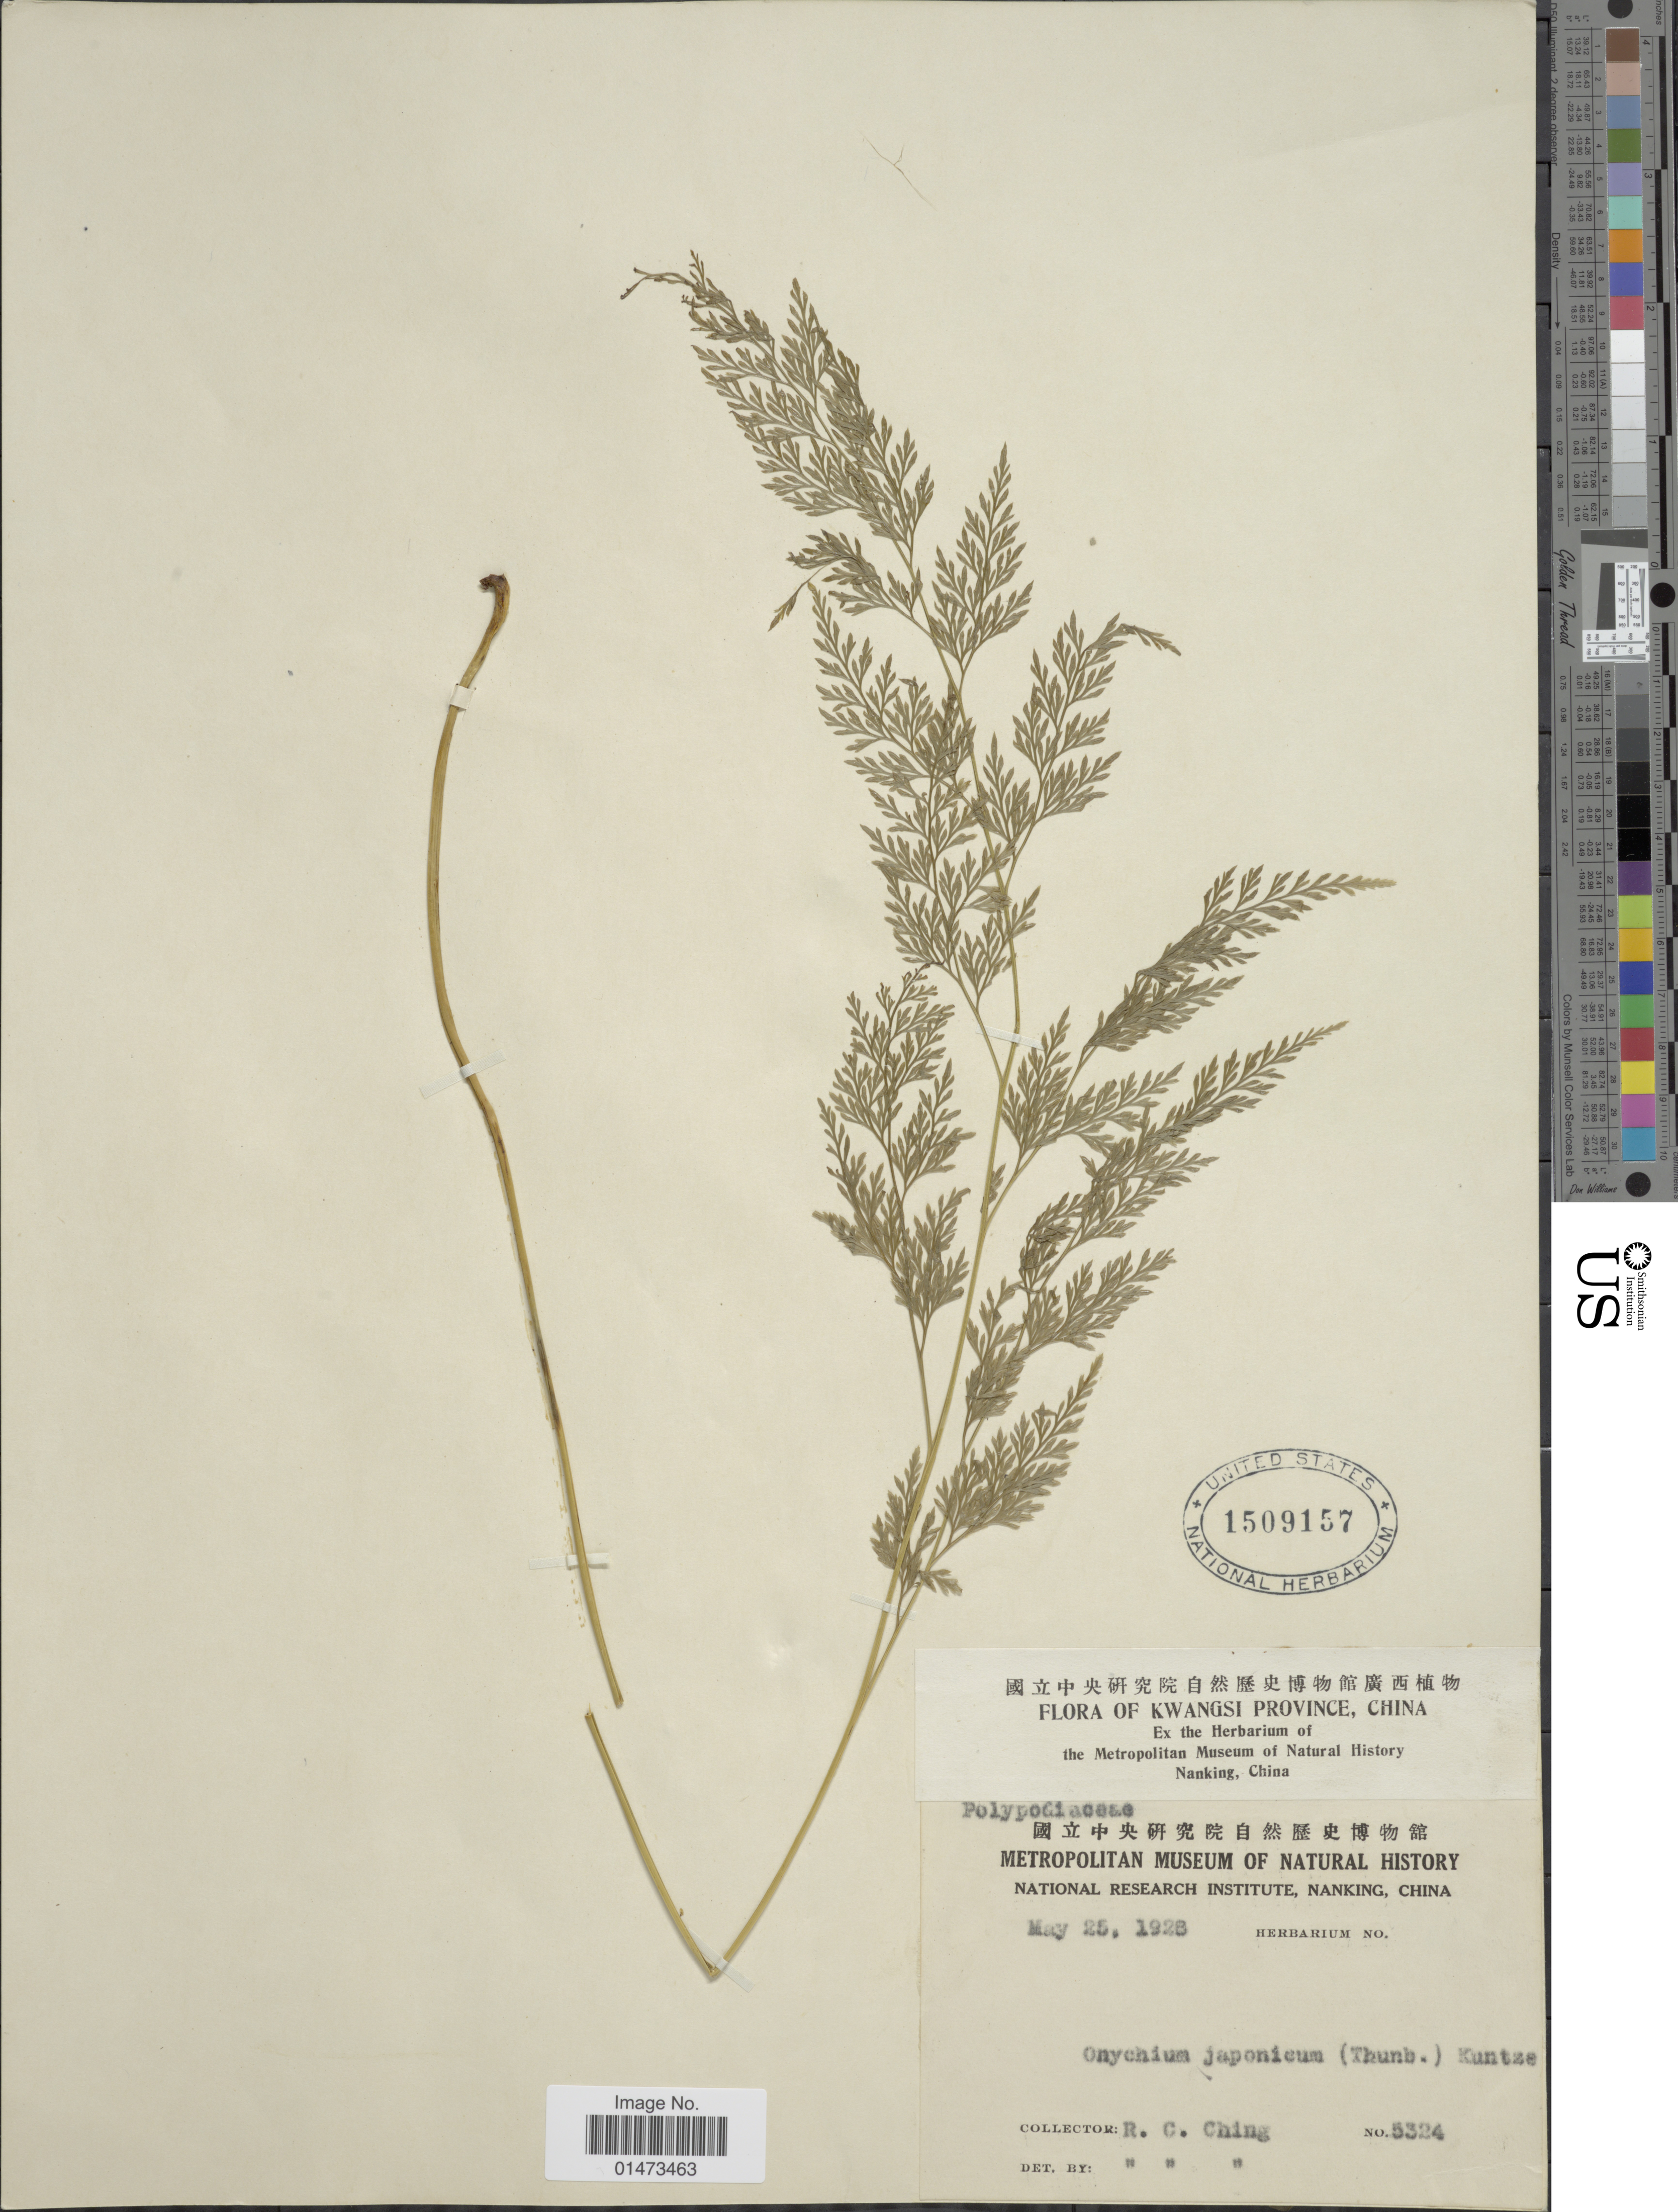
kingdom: Plantae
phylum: Tracheophyta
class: Polypodiopsida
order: Polypodiales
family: Pteridaceae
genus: Onychium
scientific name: Onychium japonicum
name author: (Thunb.) Kunze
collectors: R. C. Ching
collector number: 5324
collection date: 1928-05-25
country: China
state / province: Guangxi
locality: Kwangsi Province.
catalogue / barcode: US 1509157